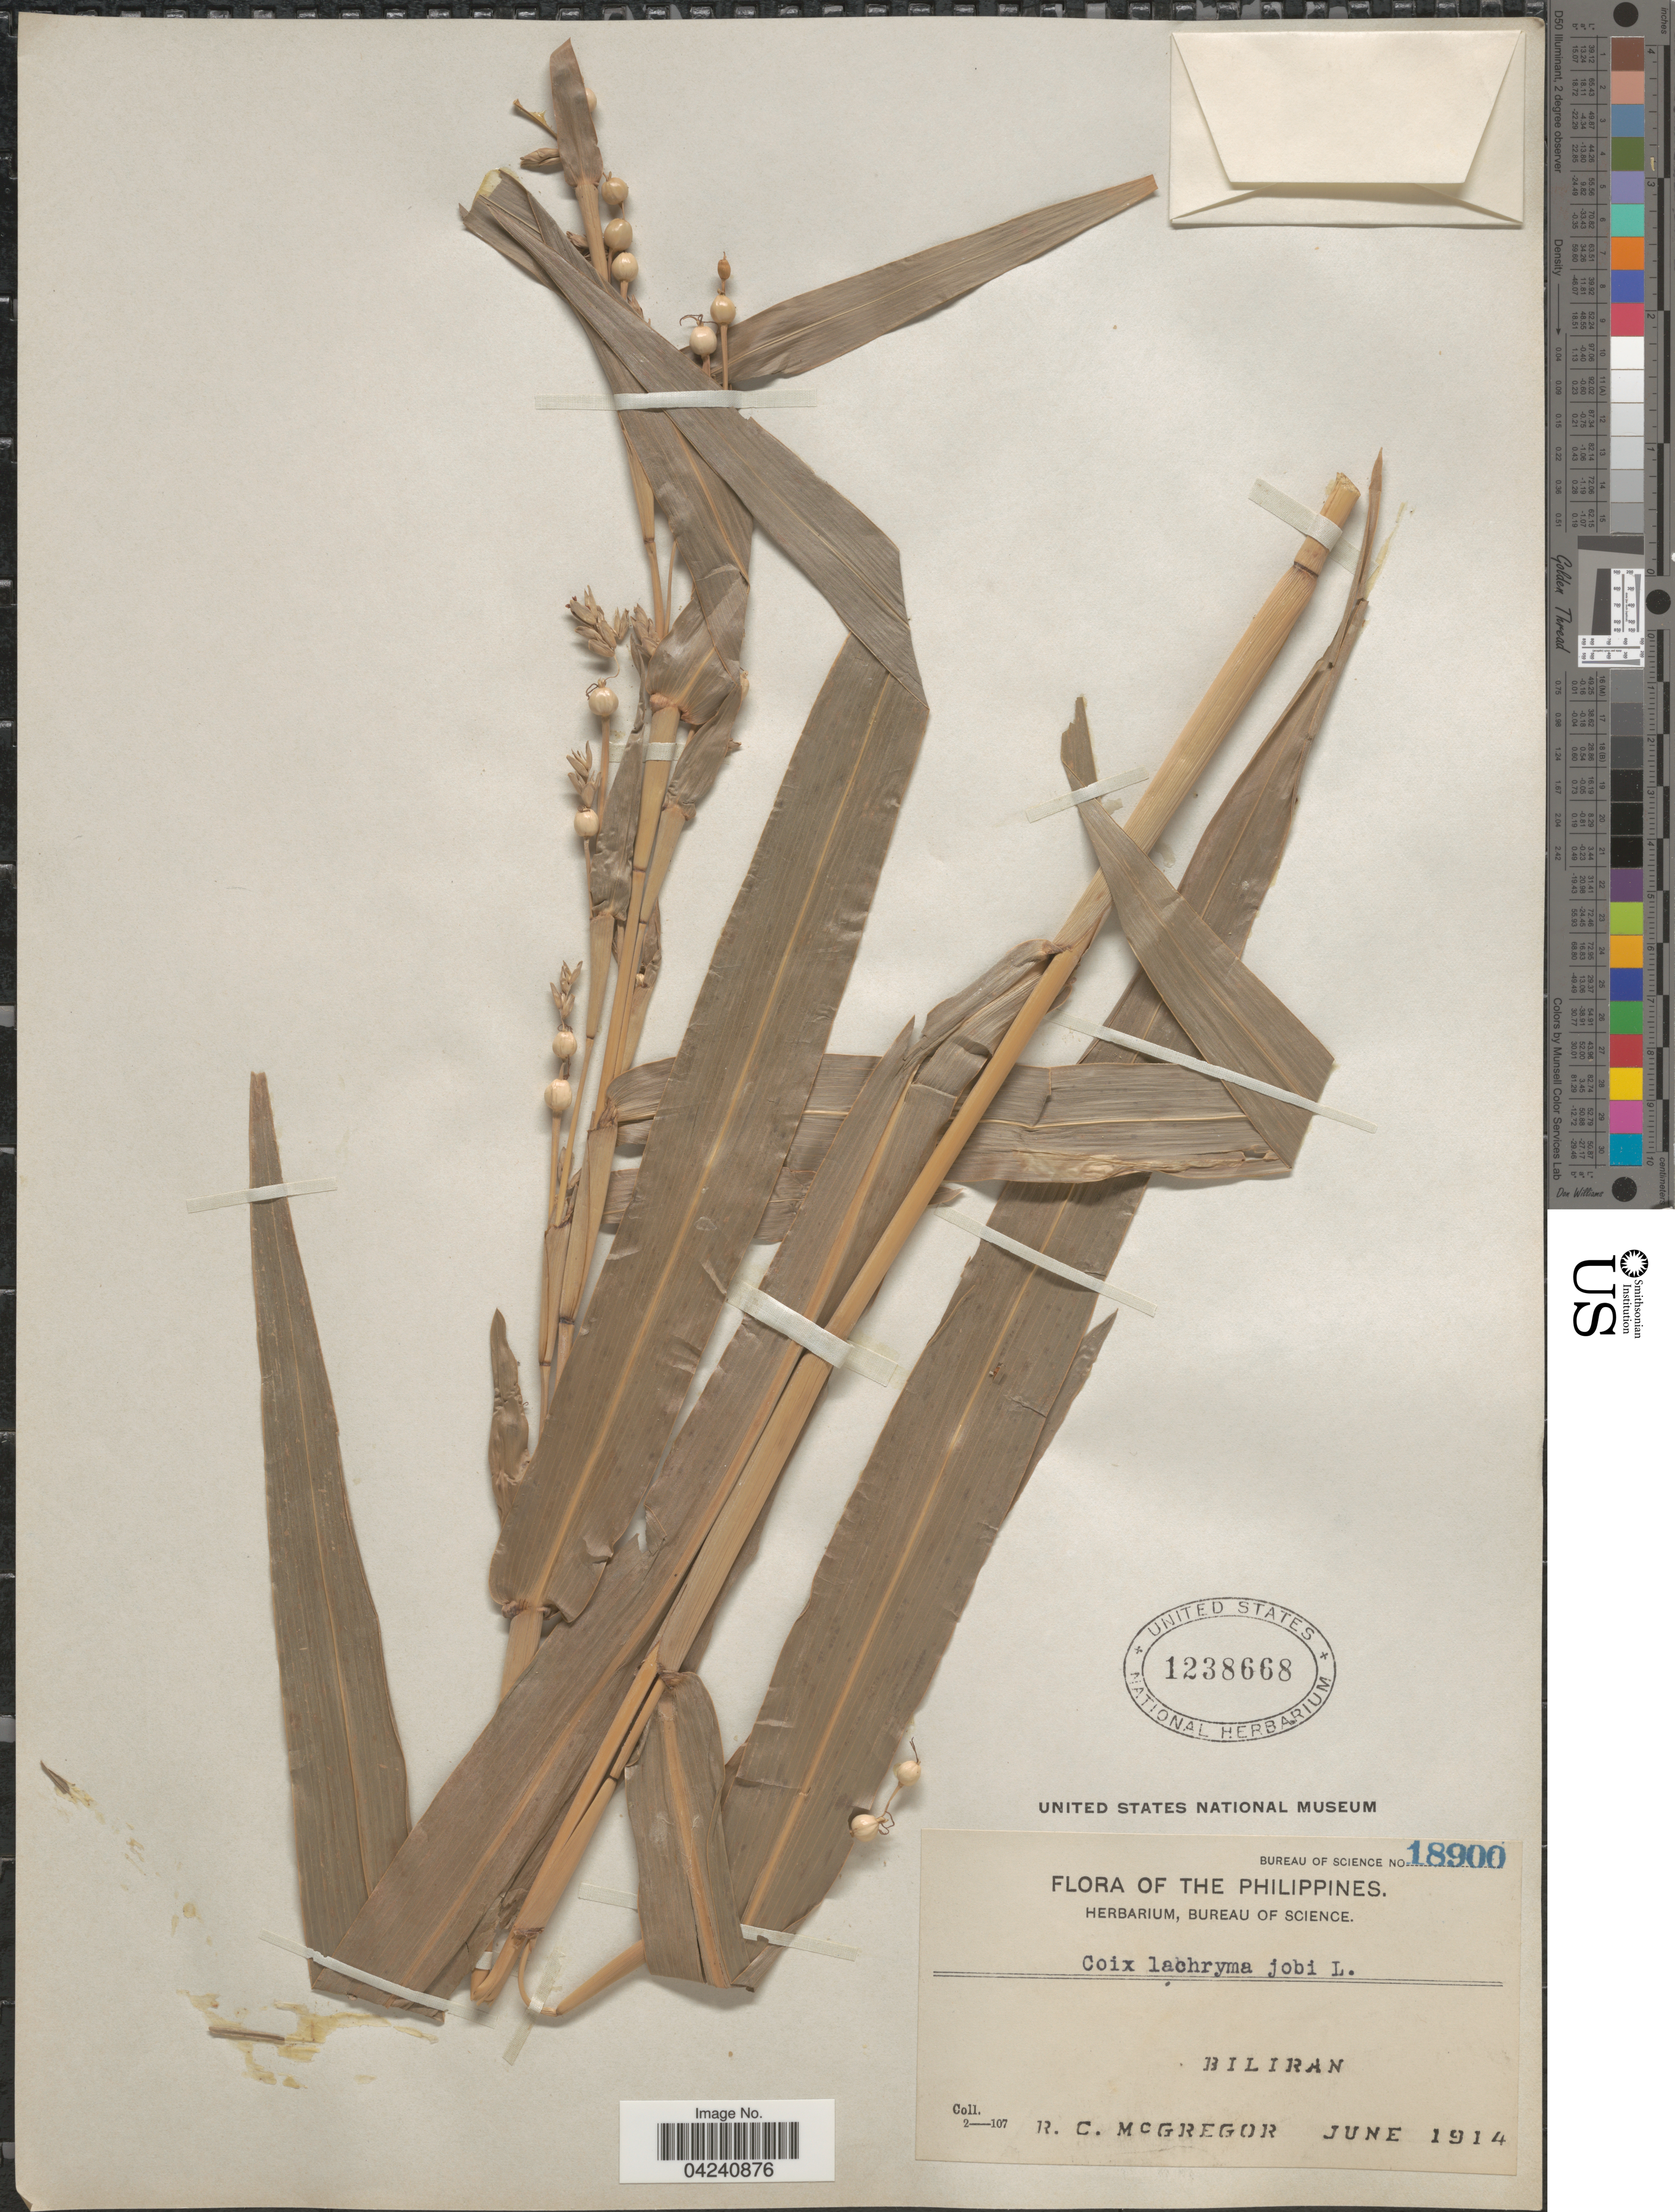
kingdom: Plantae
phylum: Tracheophyta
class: Liliopsida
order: Poales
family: Poaceae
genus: Coix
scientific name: Coix lacryma-jobi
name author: L.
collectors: R. C. McGregor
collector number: Bureau of Science 18900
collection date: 1914-06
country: Philippines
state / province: Eastern Visayas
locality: Biliran.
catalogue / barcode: US 1238668